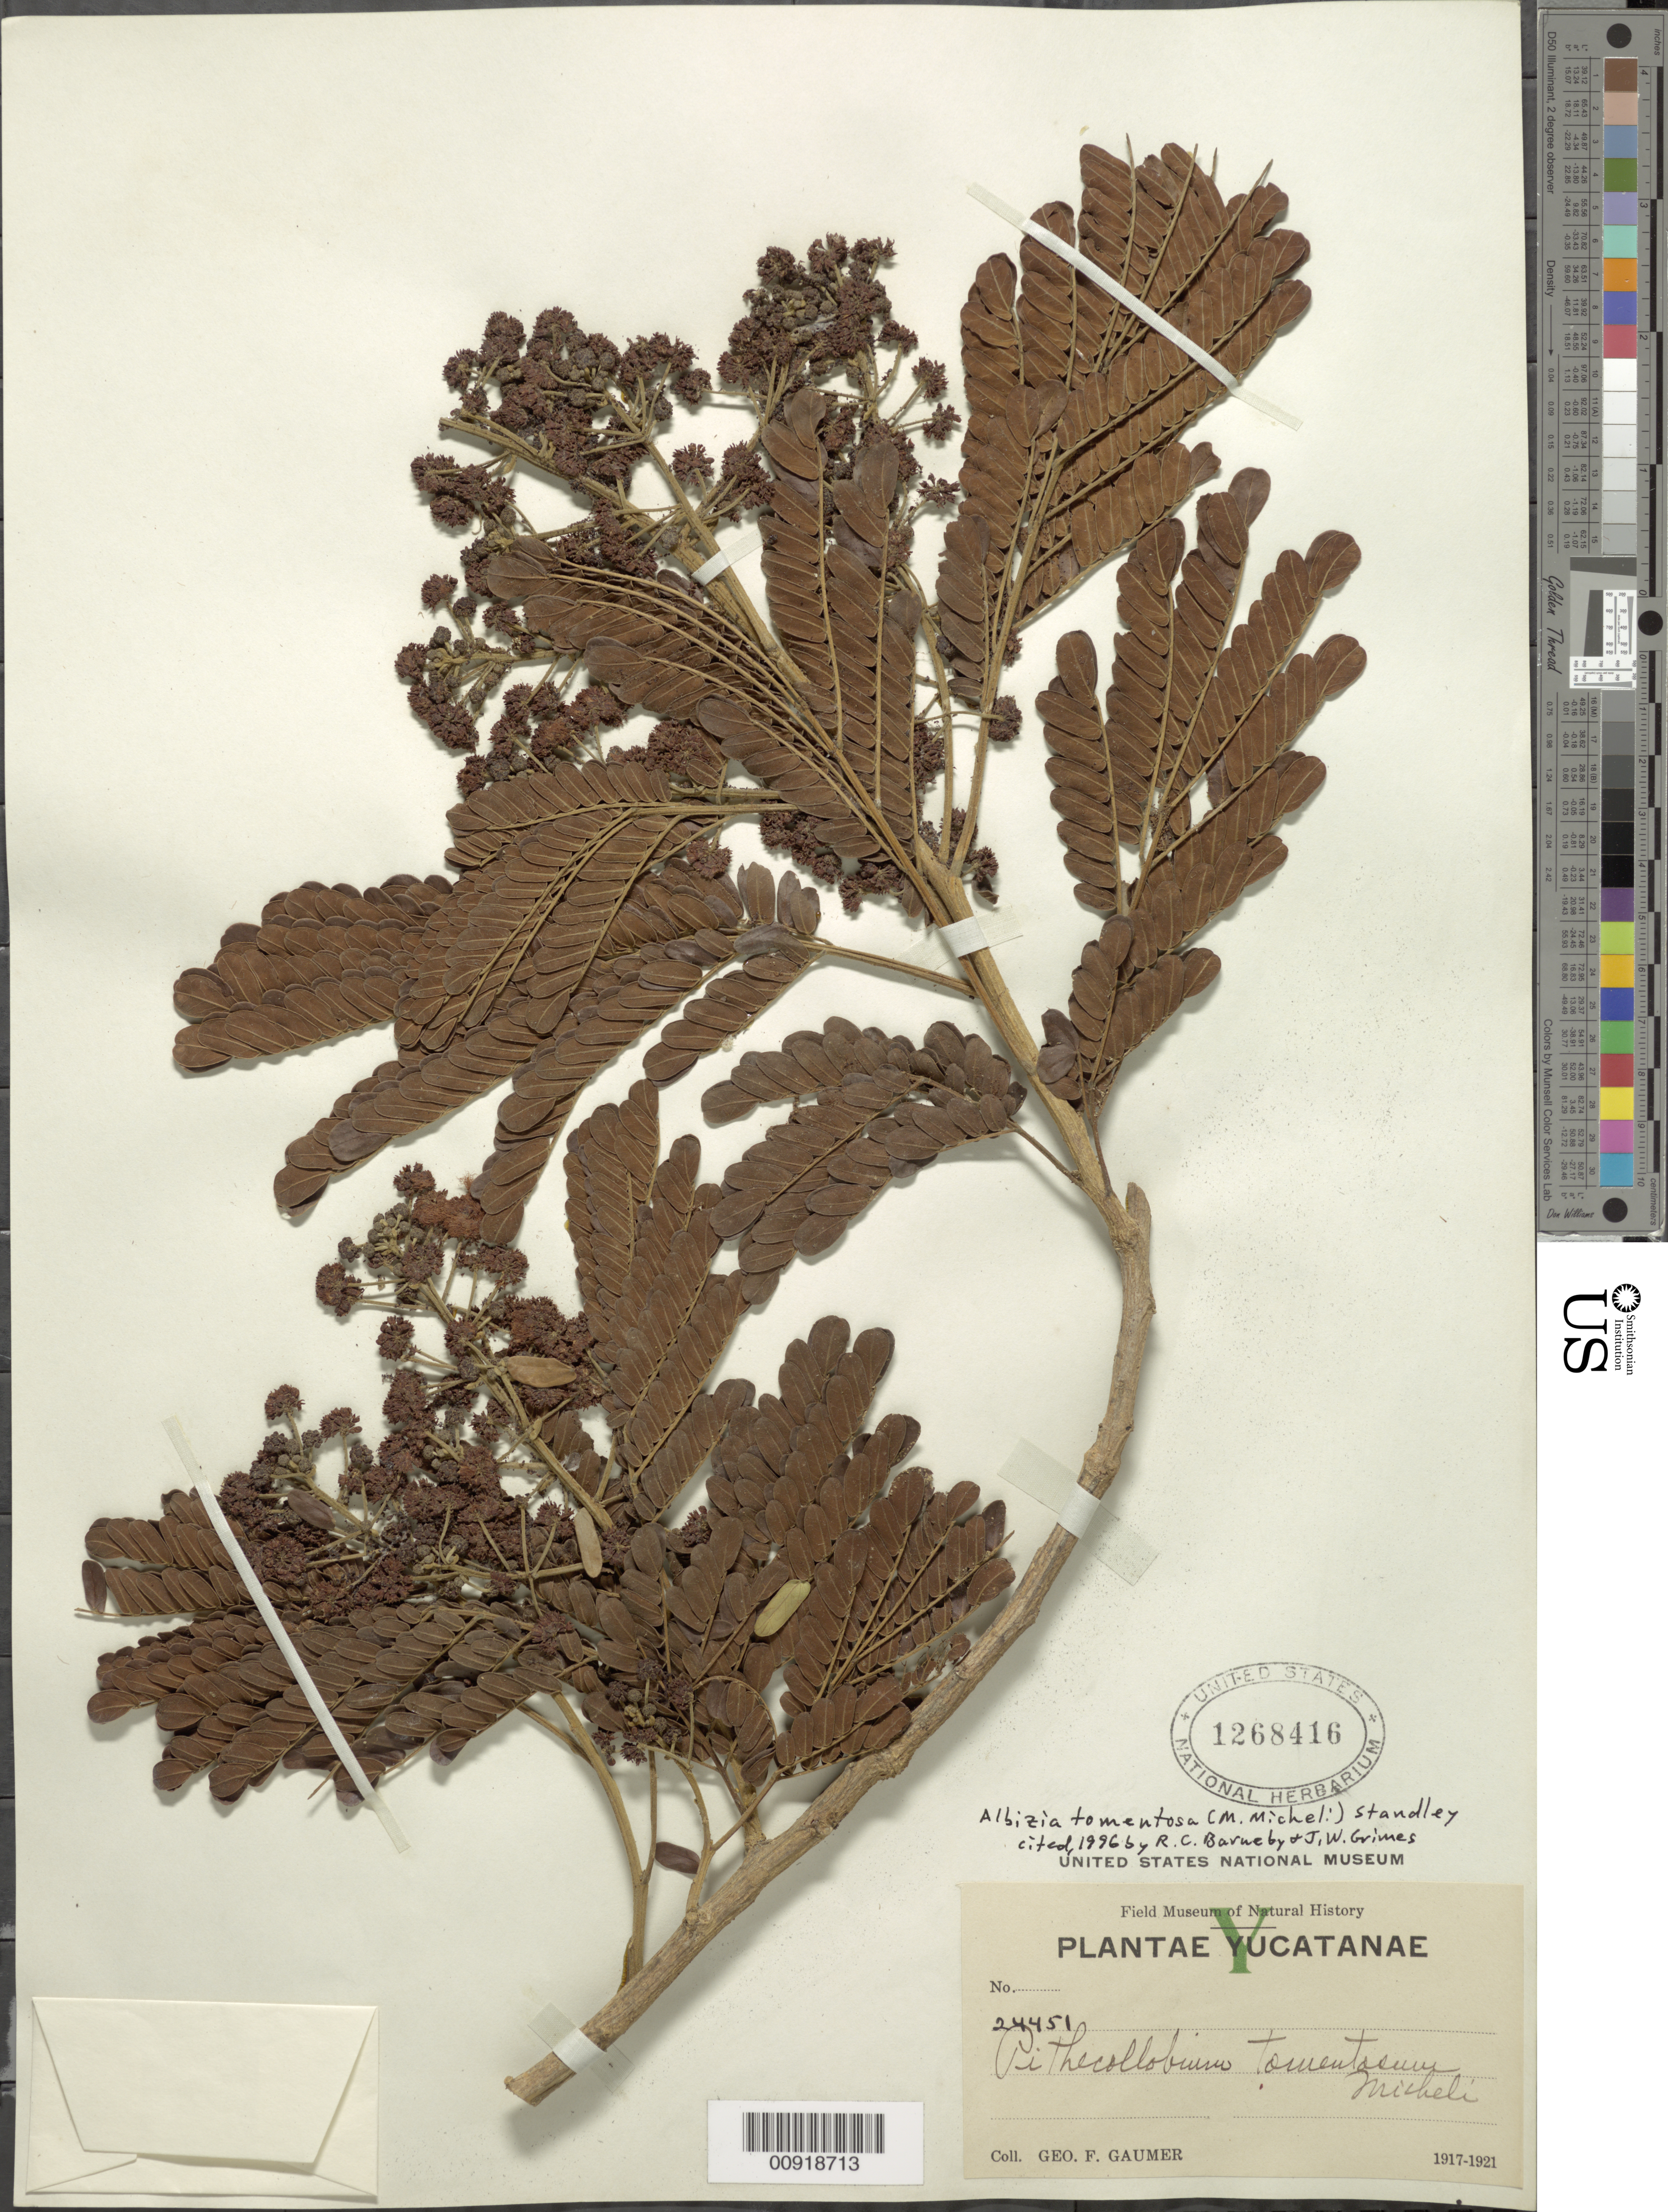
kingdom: Plantae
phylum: Tracheophyta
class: Magnoliopsida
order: Fabales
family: Fabaceae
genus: Pseudalbizzia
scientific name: Pseudalbizzia tomentosa var. tomentosa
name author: (Micheli) Koenen & Duno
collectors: G. F. Gaumer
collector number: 24451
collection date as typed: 1917 to -- --- 1921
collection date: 1917/1921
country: Mexico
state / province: Yucatán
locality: Yucatán.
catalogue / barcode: US 1268416